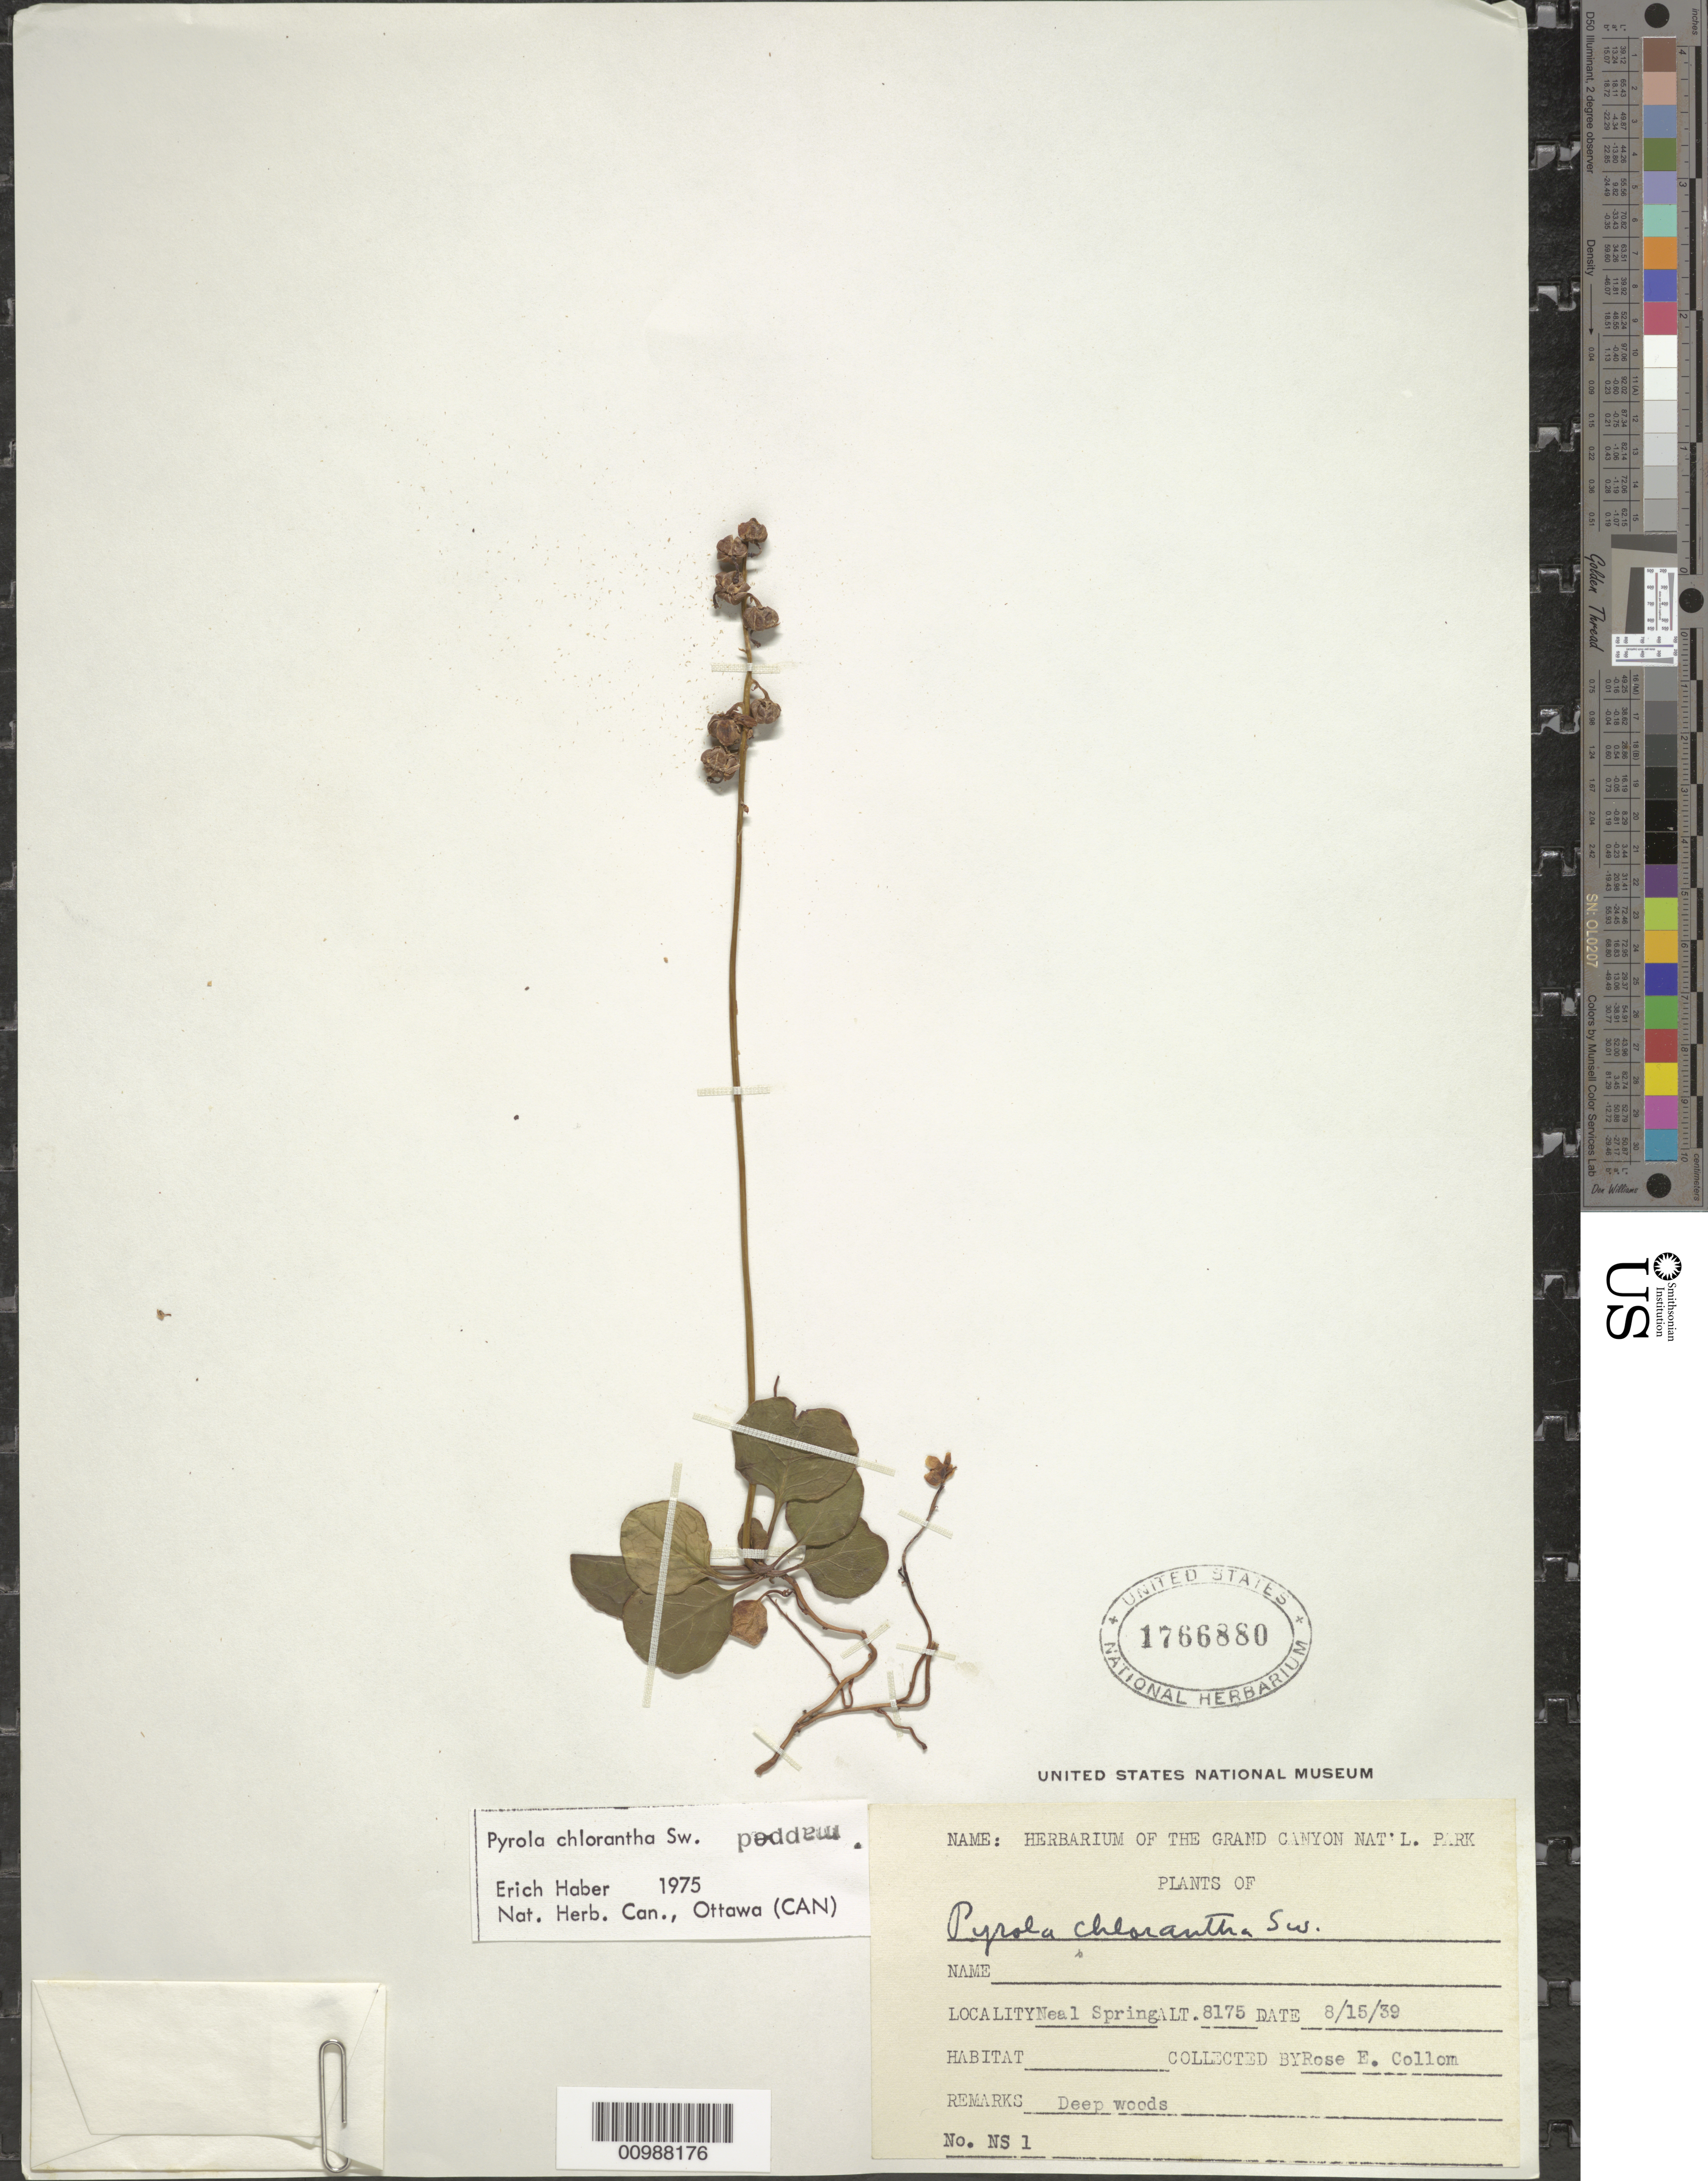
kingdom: Plantae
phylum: Tracheophyta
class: Magnoliopsida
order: Ericales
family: Ericaceae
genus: Pyrola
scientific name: Pyrola chlorantha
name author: Schweigg.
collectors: R. E. Collom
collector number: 8175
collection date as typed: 15 Aug 1939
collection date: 1939-08-15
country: United States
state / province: Arizona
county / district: Coconino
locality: Grand Canyon National Park, Neal Spring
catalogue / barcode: US 1766880